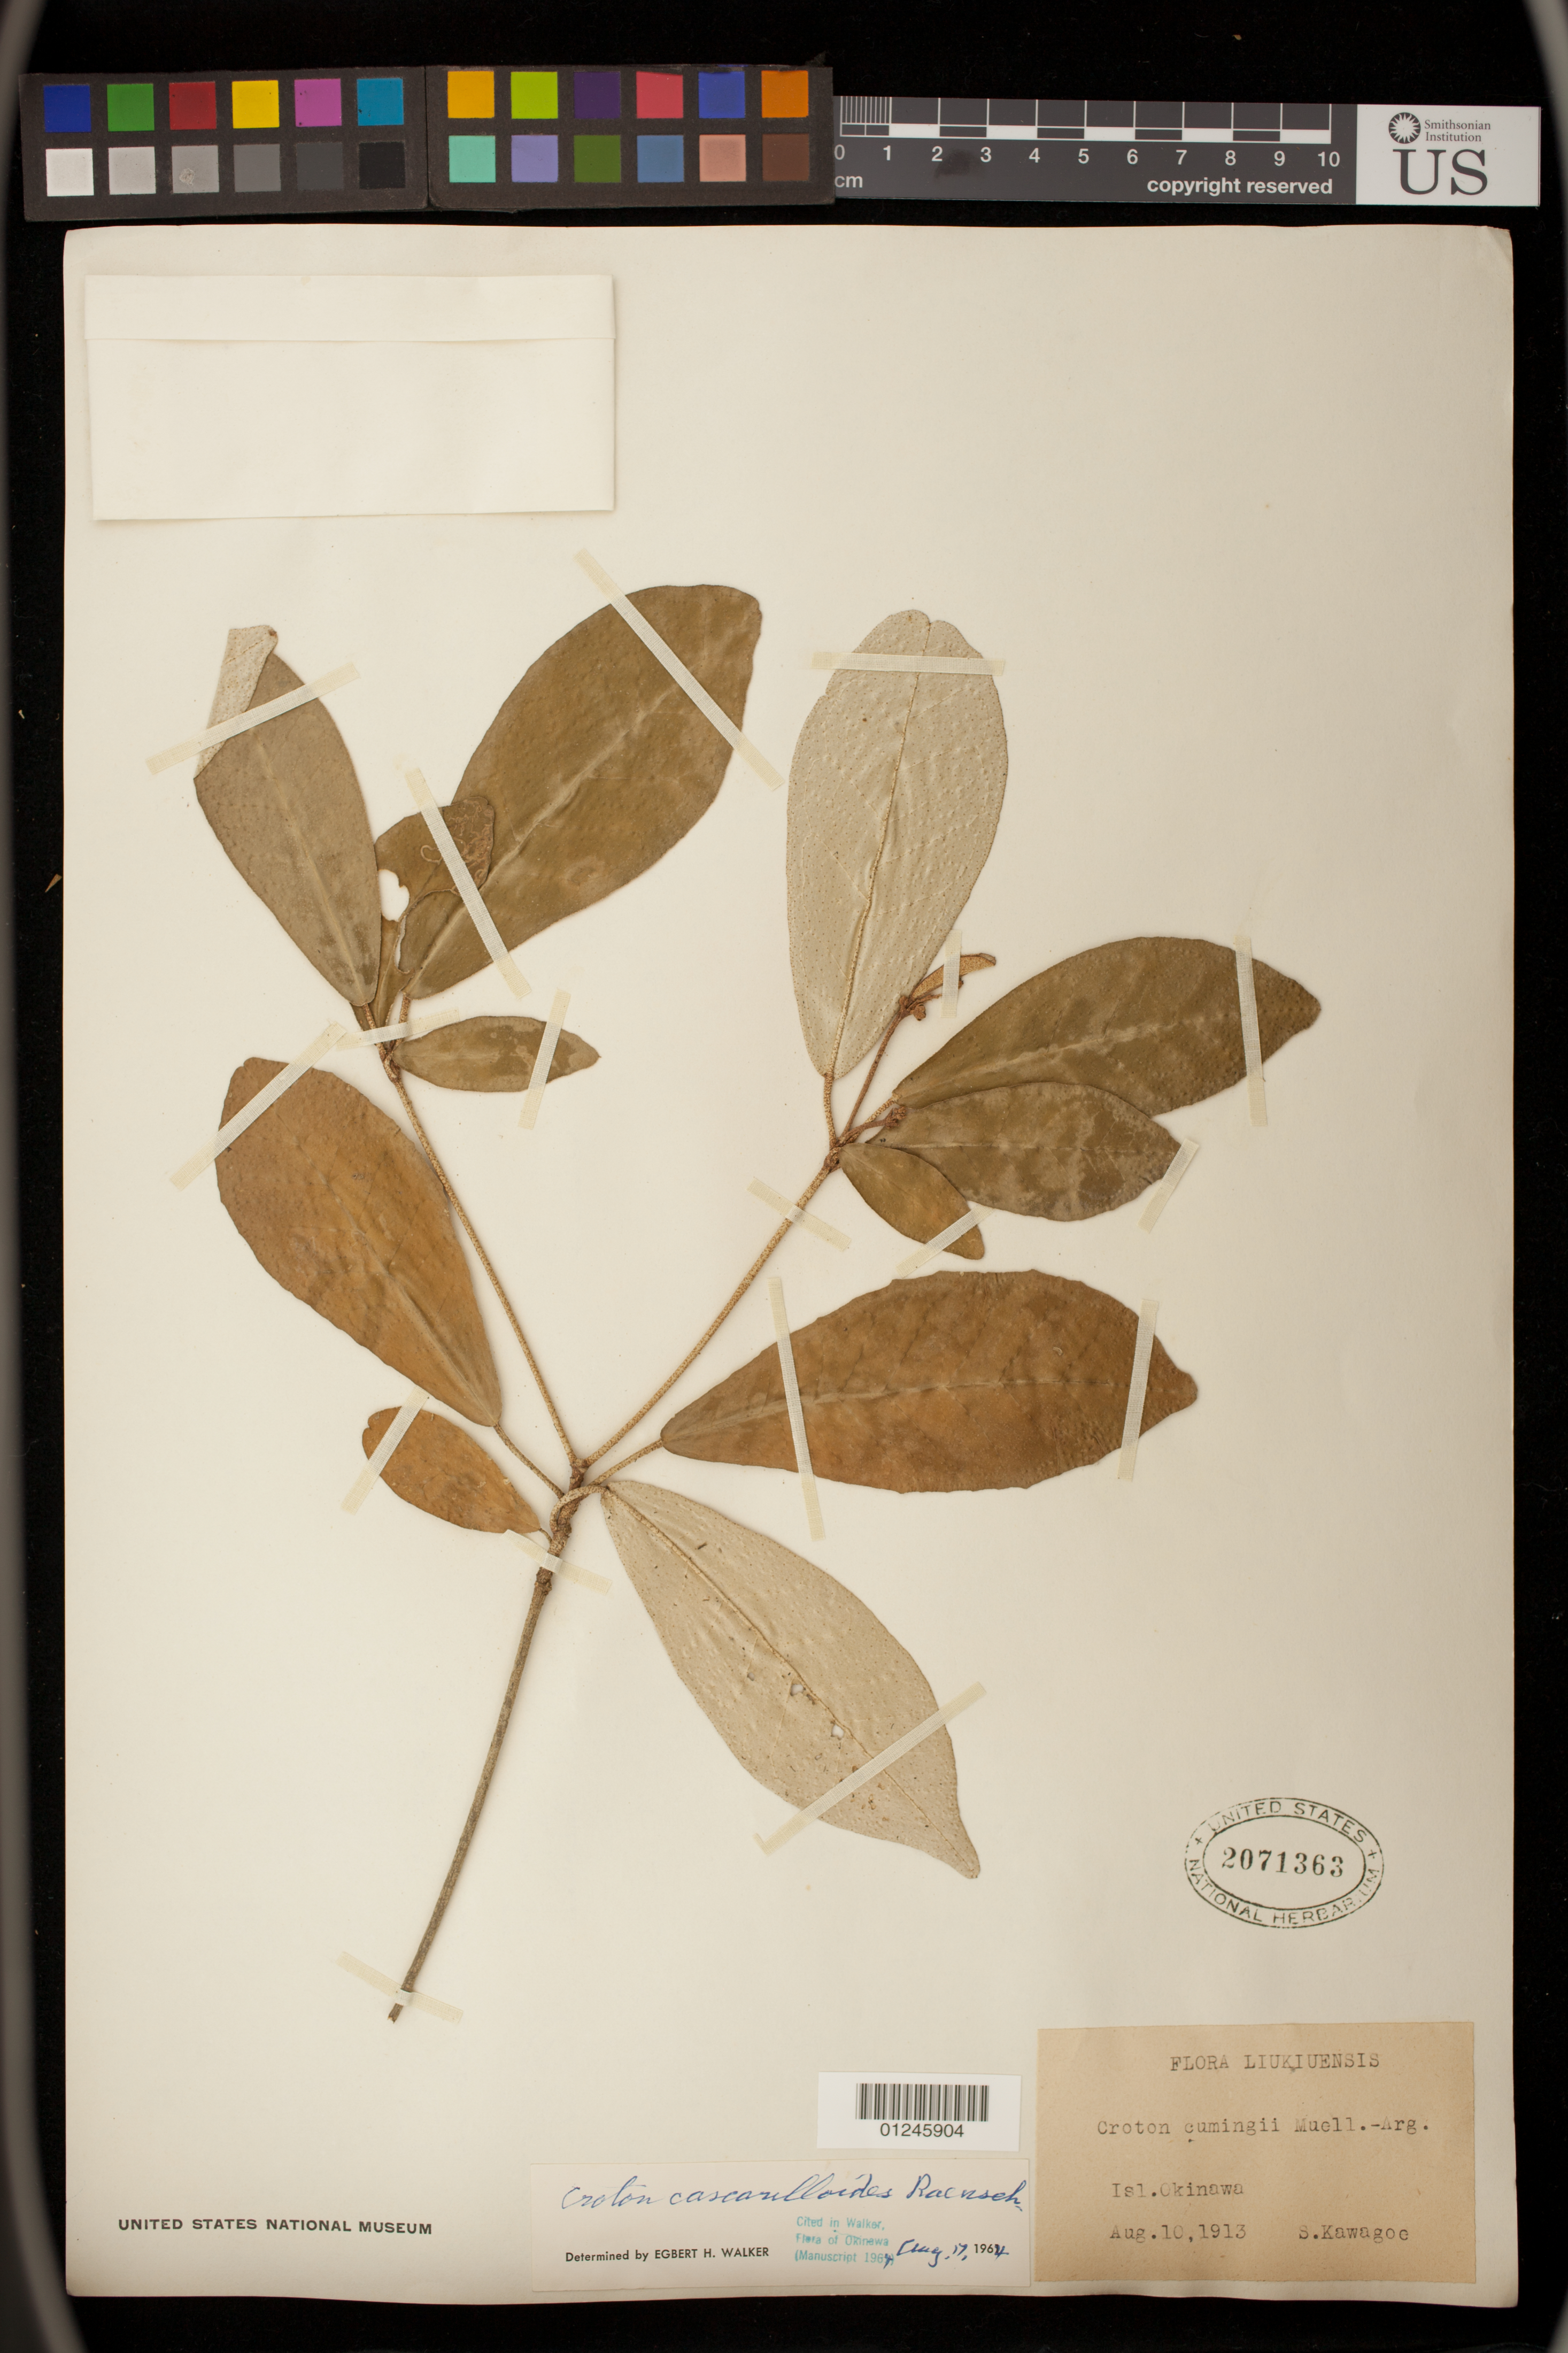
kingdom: Plantae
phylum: Tracheophyta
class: Magnoliopsida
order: Malpighiales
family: Euphorbiaceae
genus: Croton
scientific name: Croton cascarilloides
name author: Raeusch.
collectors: S. Kawagoe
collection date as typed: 10 Aug 1913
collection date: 1913-08-10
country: Japan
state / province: Okinawa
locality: Isl. Okinawa.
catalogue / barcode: US 2071363